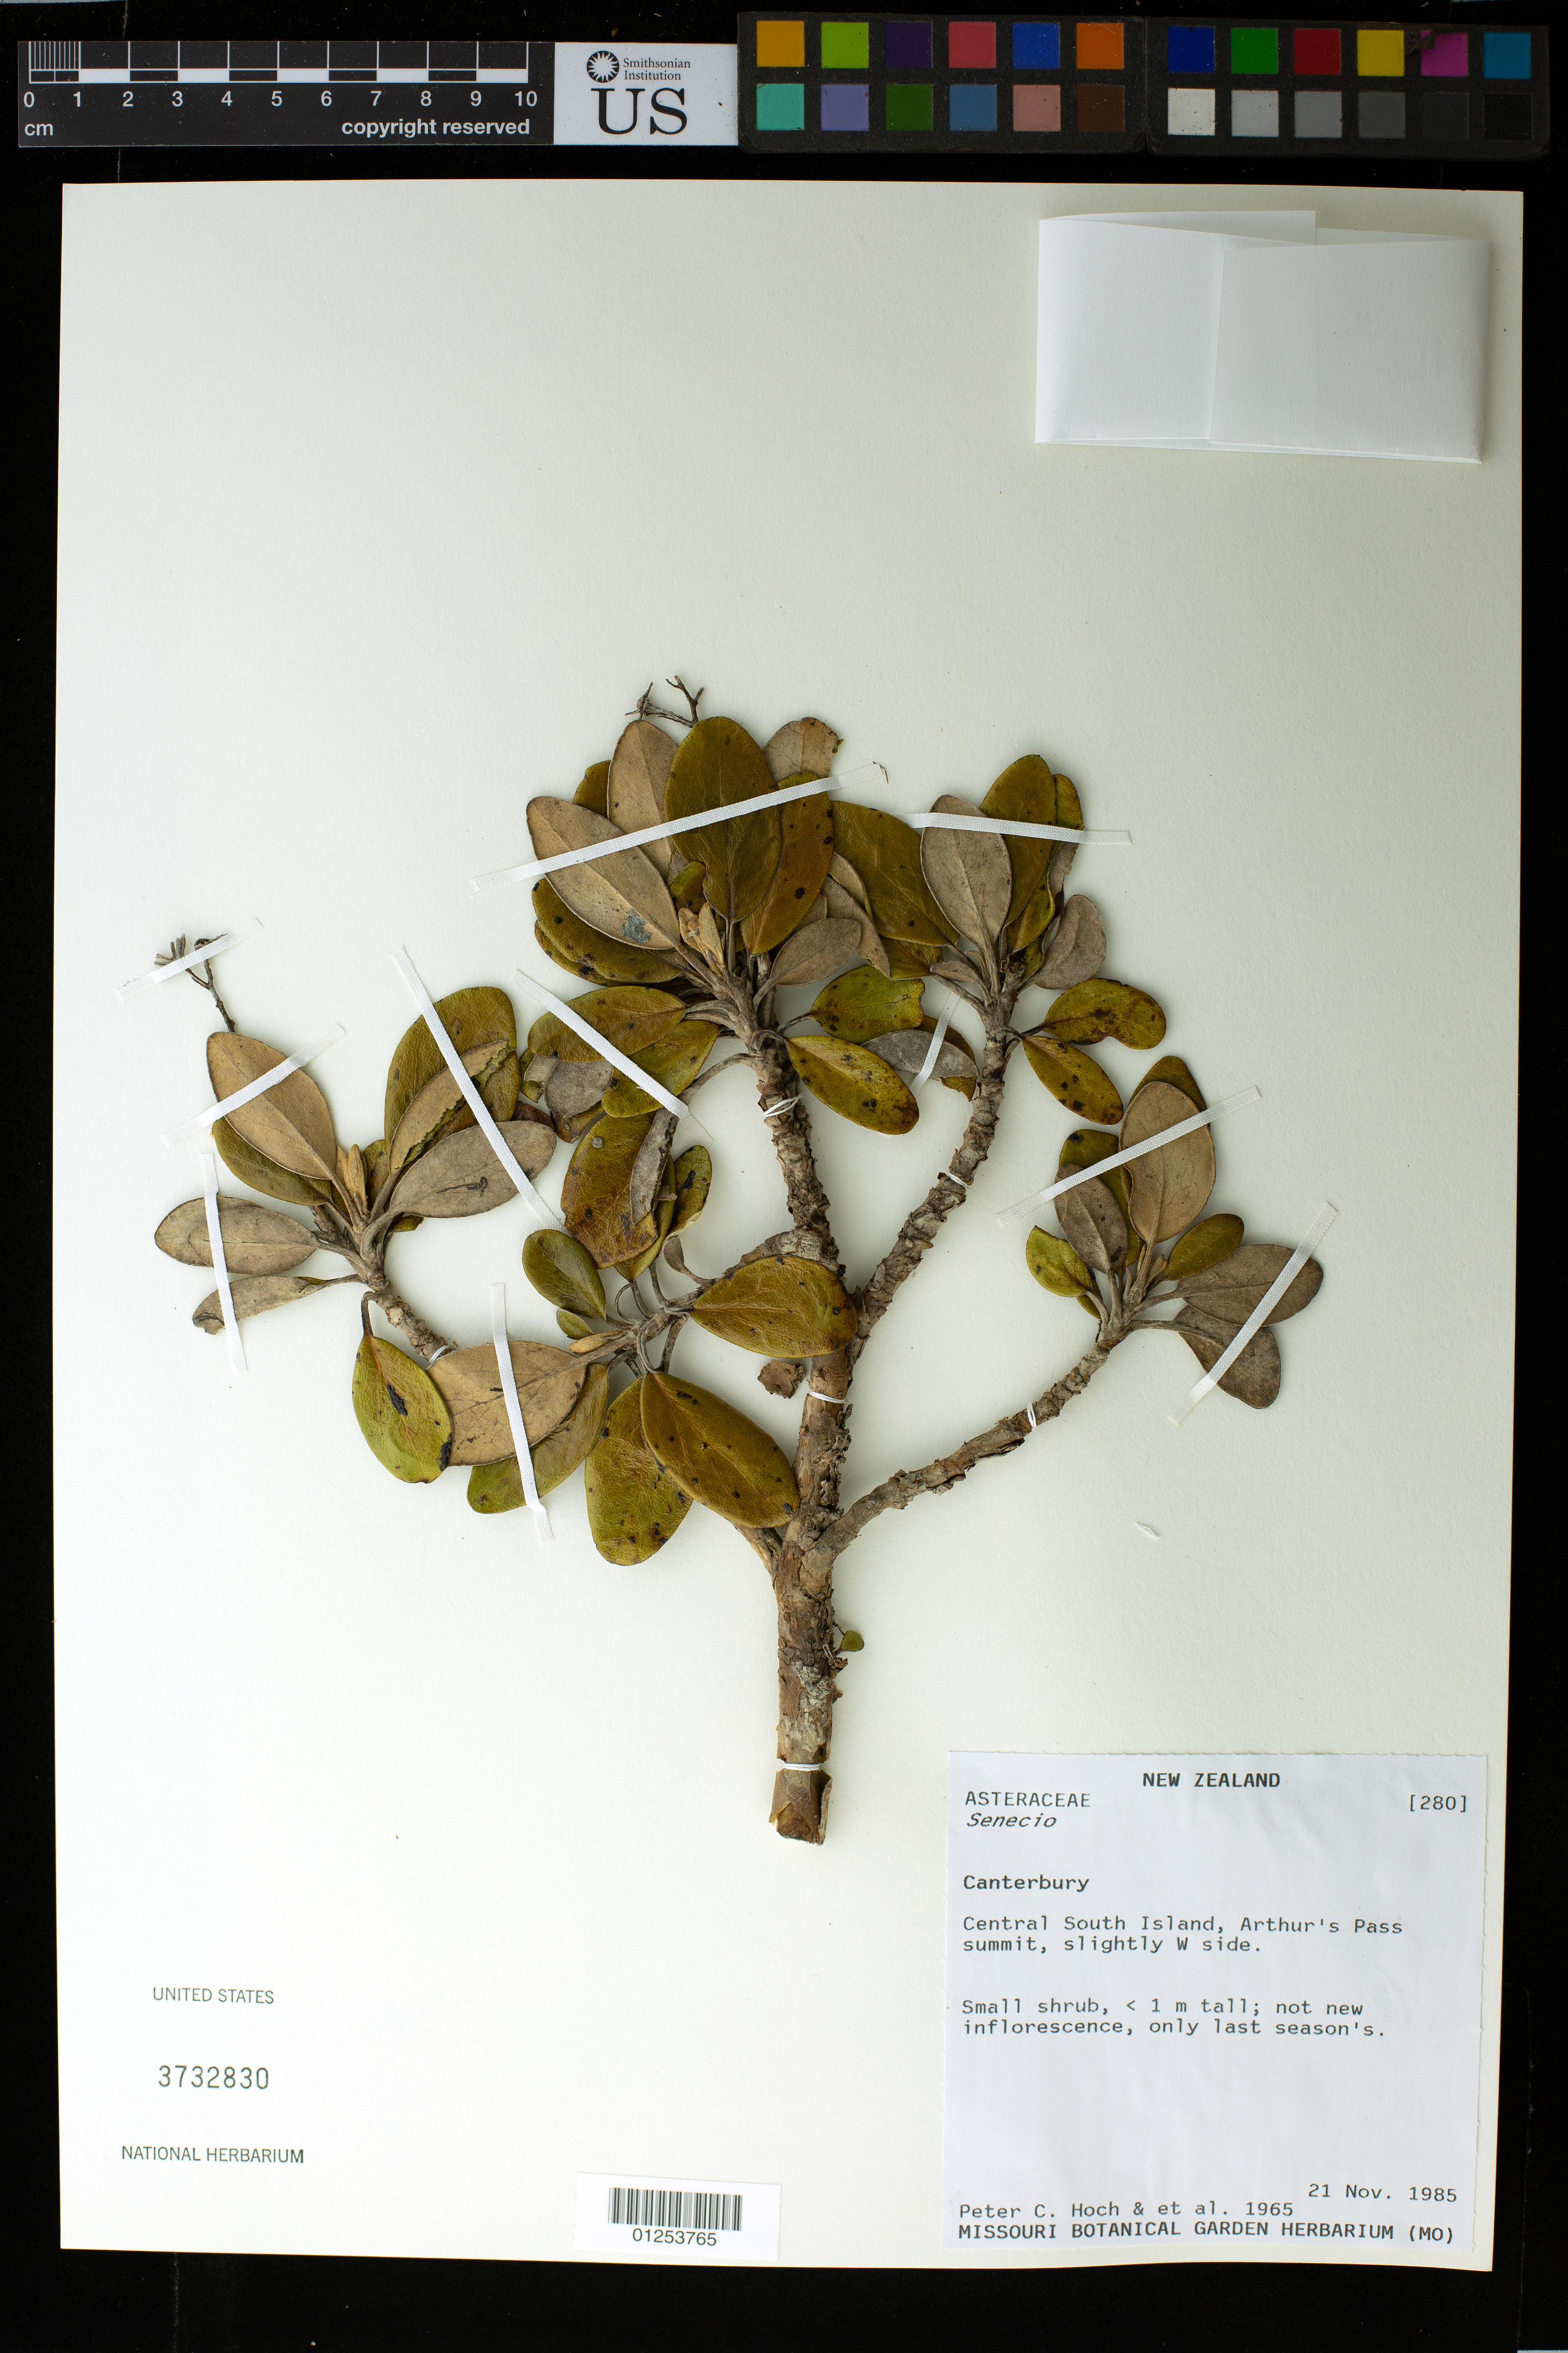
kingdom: Plantae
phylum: Tracheophyta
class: Magnoliopsida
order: Asterales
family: Asteraceae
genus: Senecio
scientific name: Senecio sp.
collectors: P. C. Hoch & et al.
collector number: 1965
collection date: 1985-11-21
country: New Zealand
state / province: Canterbury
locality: Central South Island, Arthur's Pass summit, slightly W side.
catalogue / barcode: US 3732830